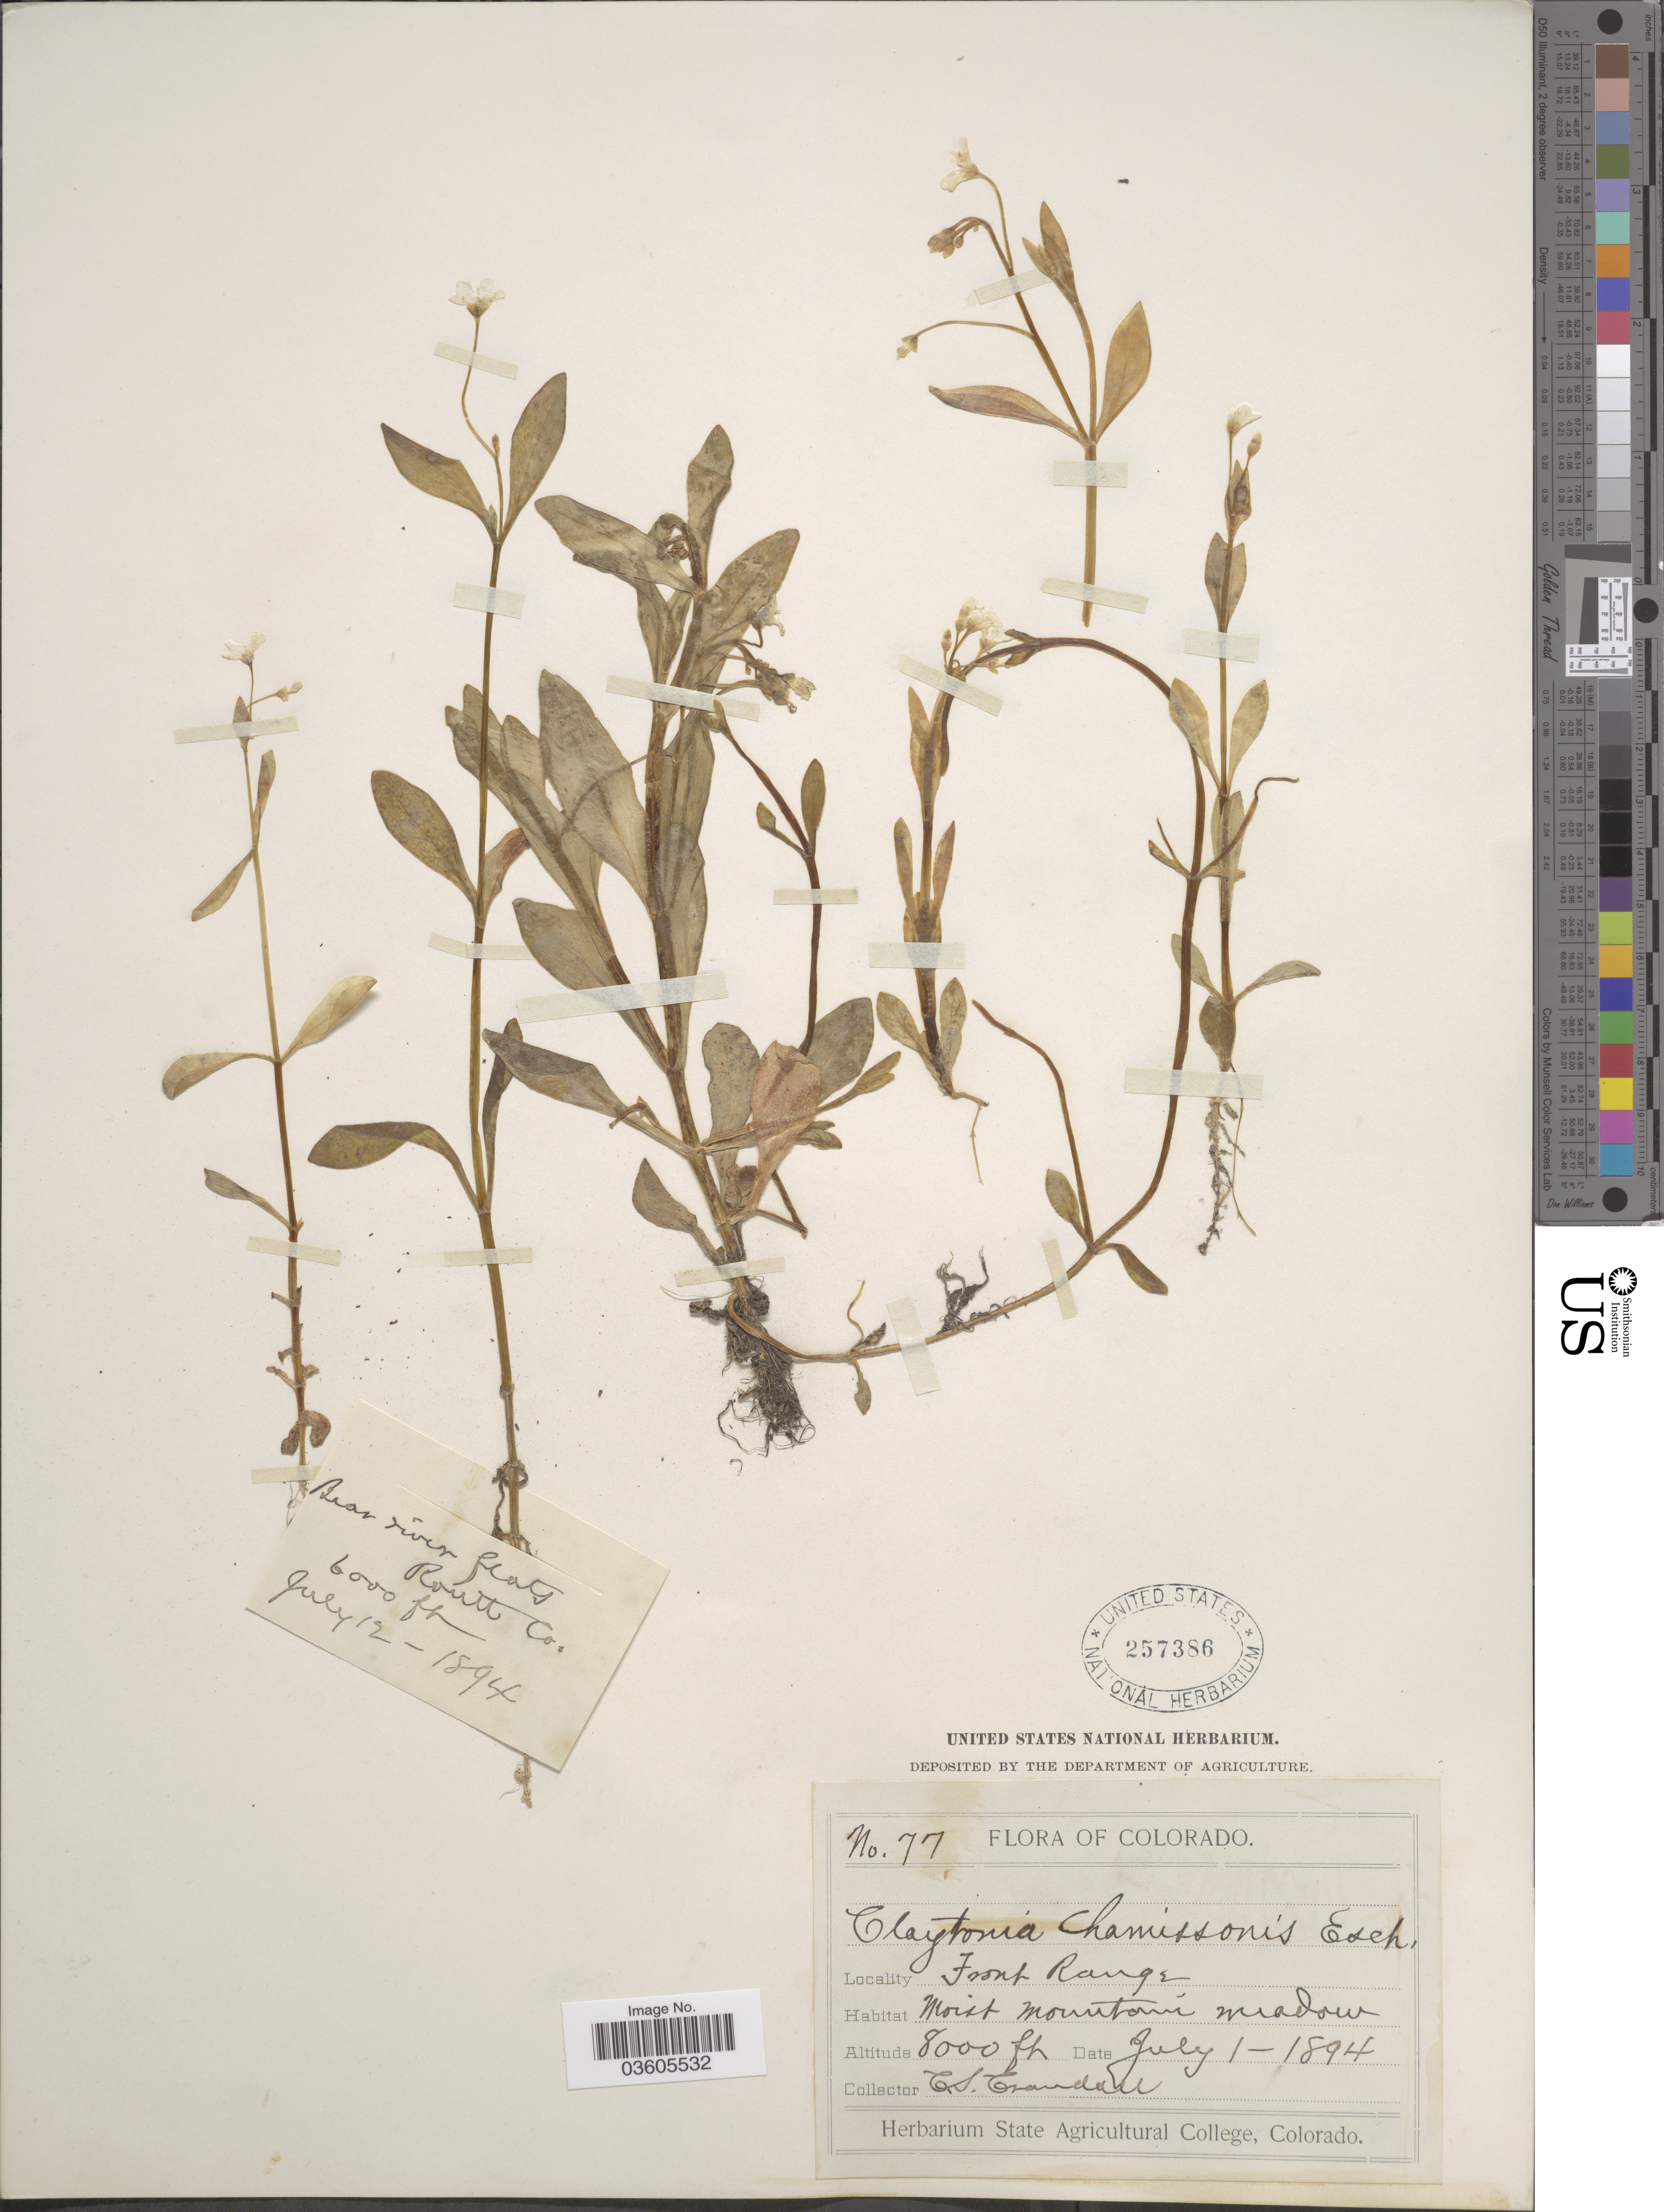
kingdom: Plantae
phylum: Tracheophyta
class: Magnoliopsida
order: Caryophyllales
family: Montiaceae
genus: Montia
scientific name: Montia chamissoi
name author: (Ledeb. ex Spreng.) Greene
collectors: C. Crandall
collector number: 77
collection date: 1894-07-01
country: United States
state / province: Colorado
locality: Front Range.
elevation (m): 2438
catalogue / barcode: US 257386-2